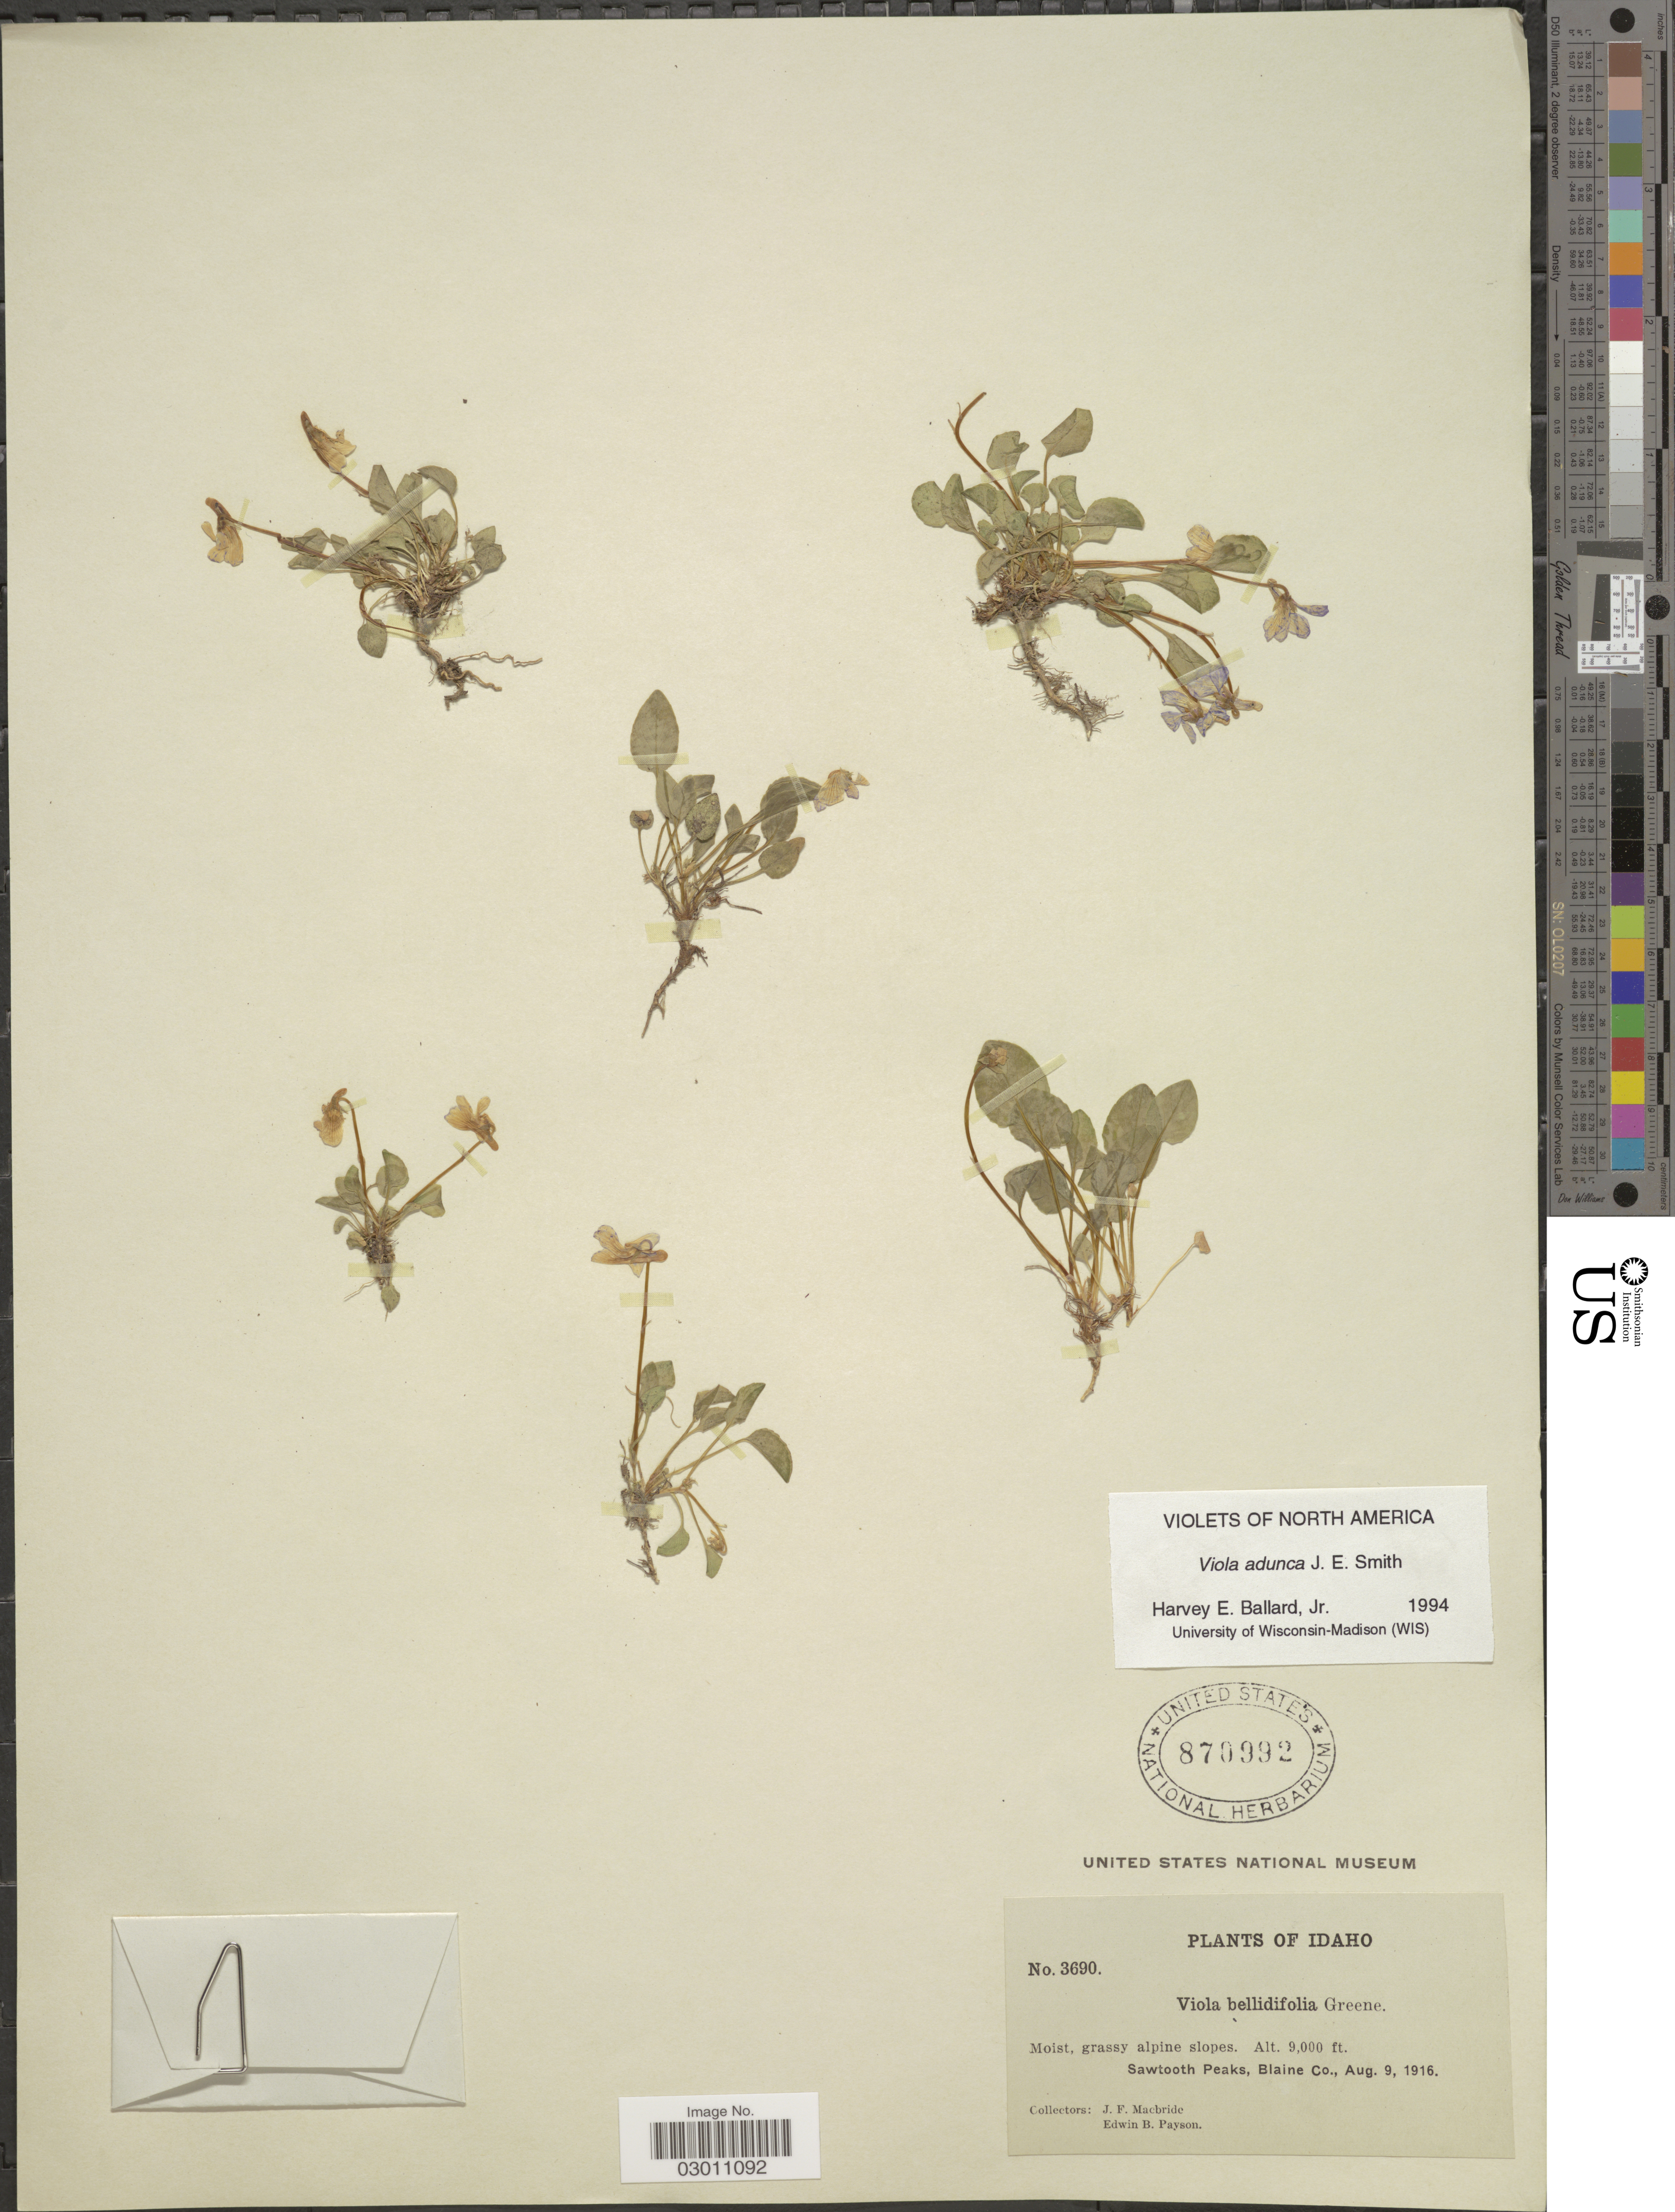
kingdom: Plantae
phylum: Tracheophyta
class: Magnoliopsida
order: Malpighiales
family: Violaceae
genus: Viola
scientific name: Viola adunca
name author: Sm.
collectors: J. F. Macbride & E. B. Payson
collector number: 3690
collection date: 1916-08-09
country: United States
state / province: Idaho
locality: Moist, grassy alpine slopes. Sawtooth Peaks, Blaine Co.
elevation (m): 2743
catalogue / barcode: US 870992